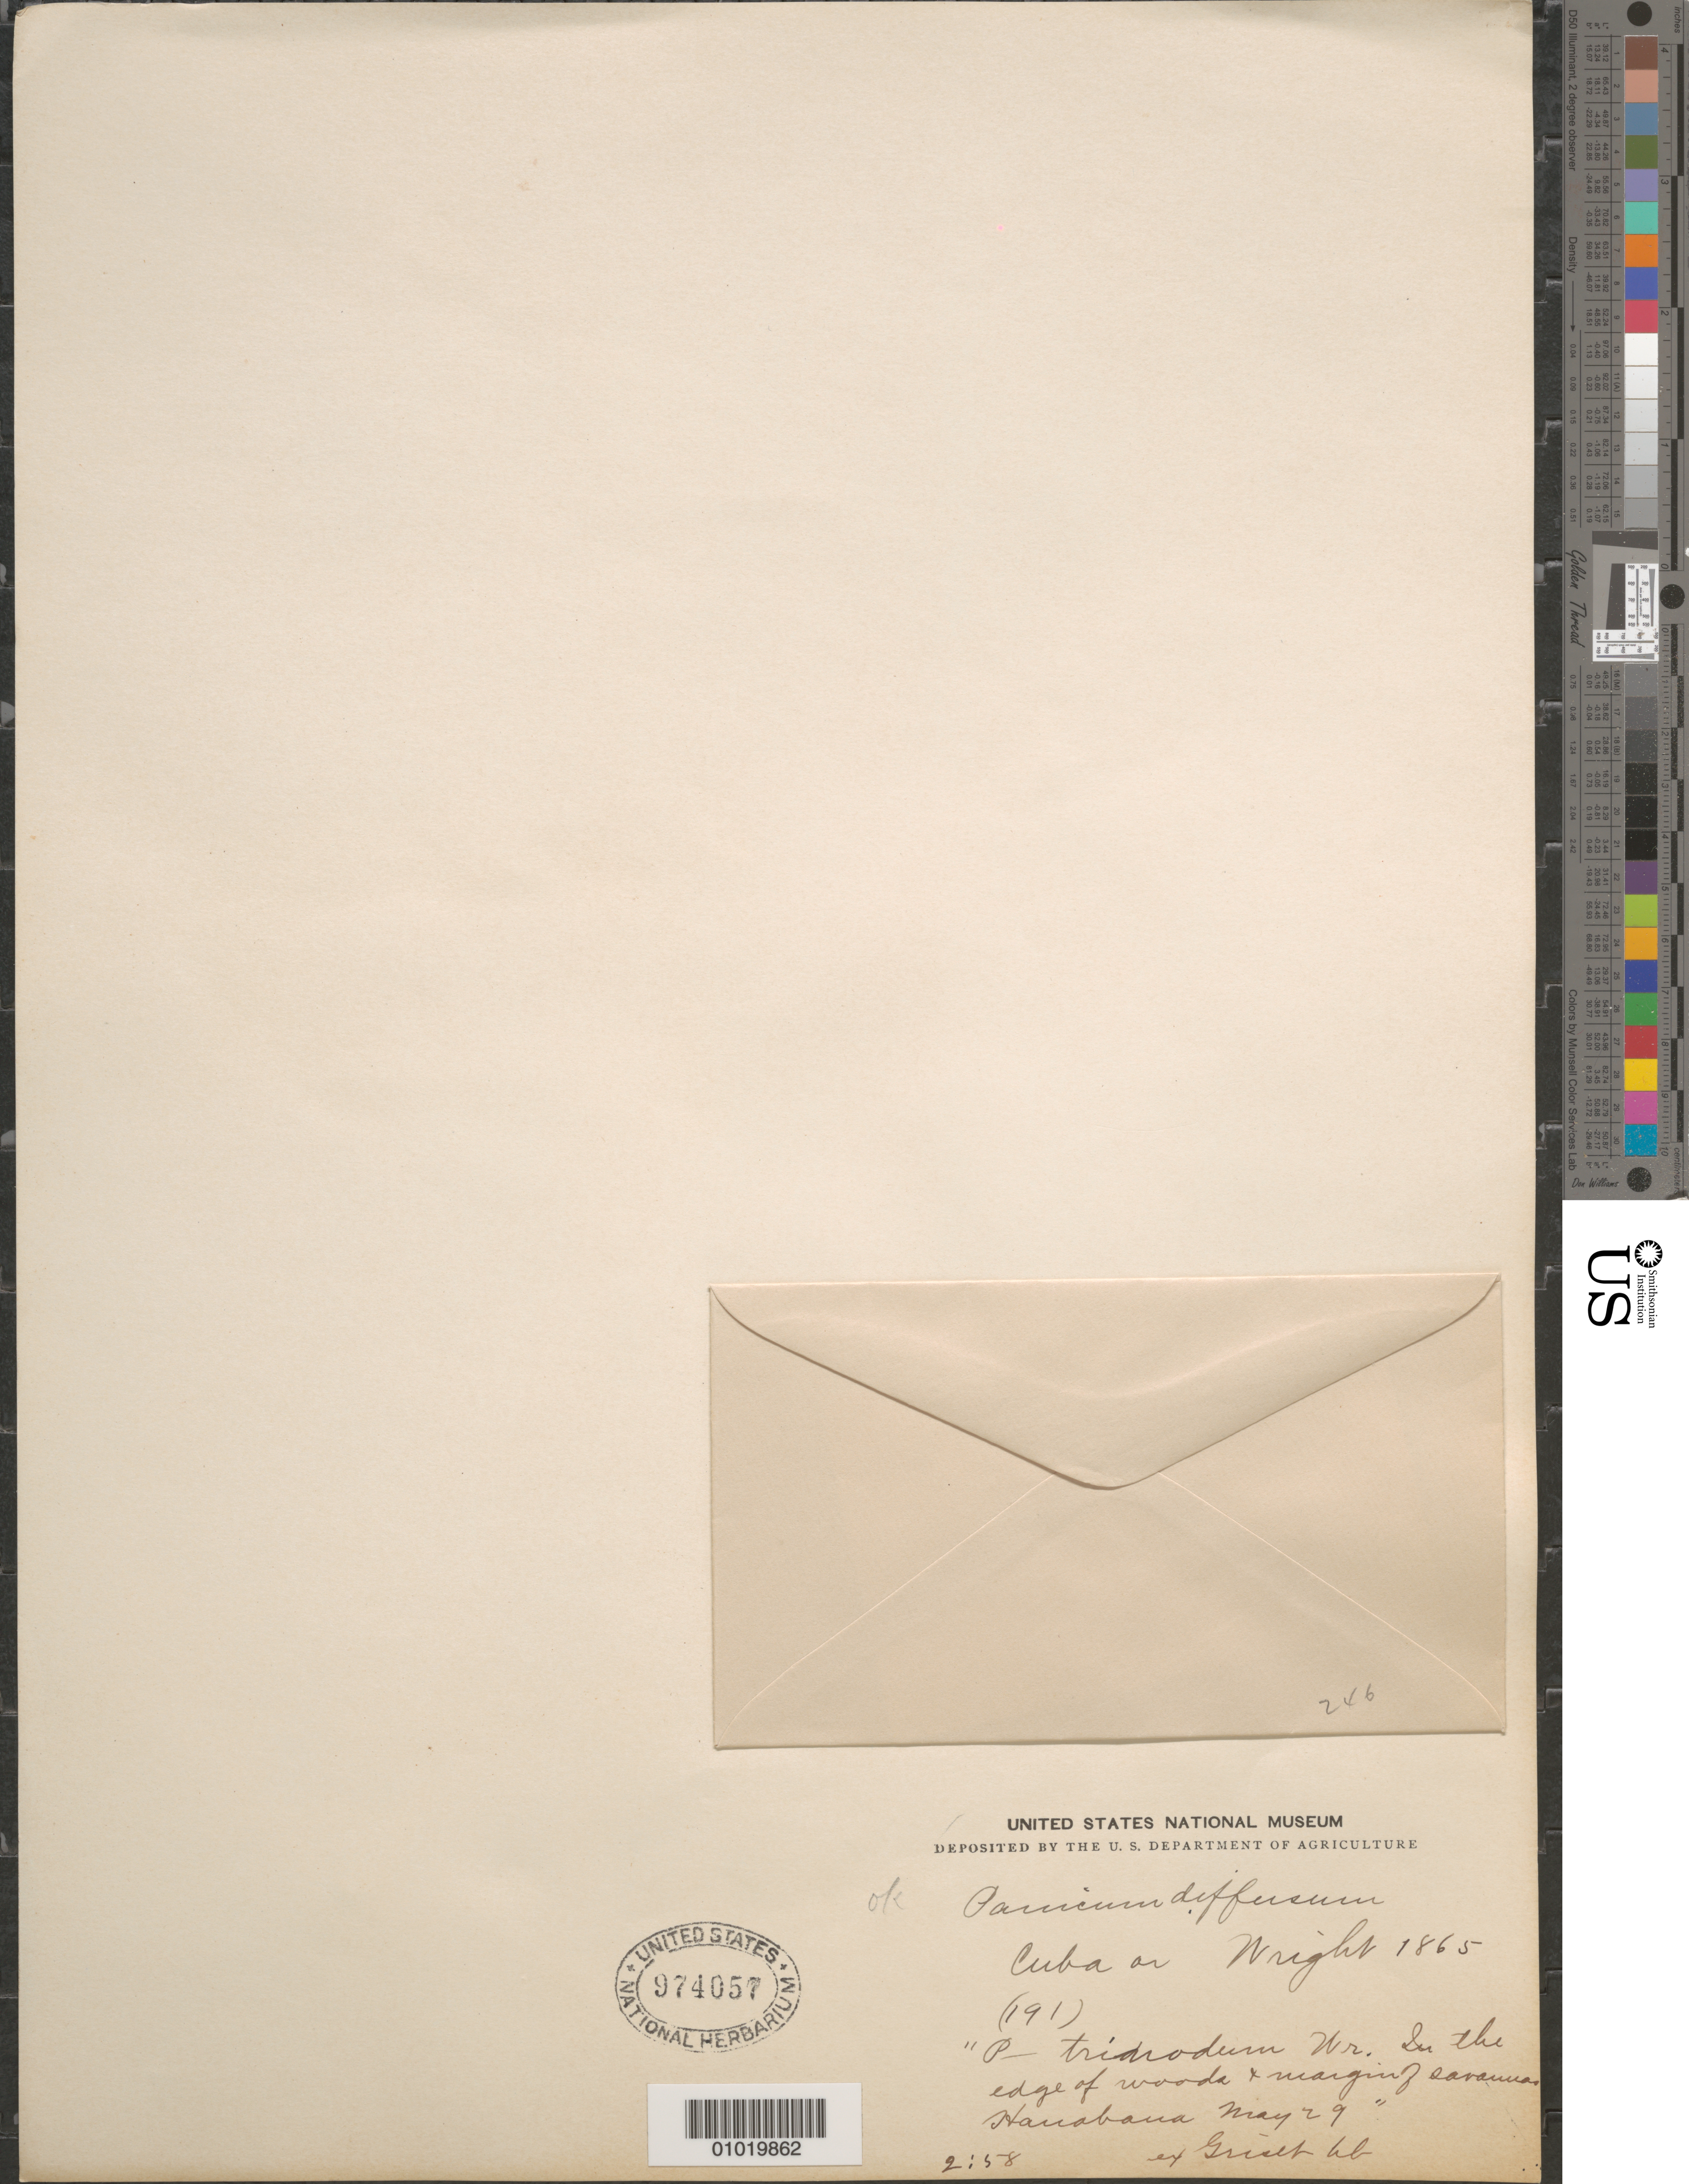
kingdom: Plantae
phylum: Tracheophyta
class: Liliopsida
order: Poales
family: Poaceae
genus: Panicum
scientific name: Panicum diffusum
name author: Sw.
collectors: C. Wright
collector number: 191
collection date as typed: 29 May 1865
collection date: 1865-05-29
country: Cuba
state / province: Matanzas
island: Cuba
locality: Hanabana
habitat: Edge of woods and margin of savanna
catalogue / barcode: US 974057